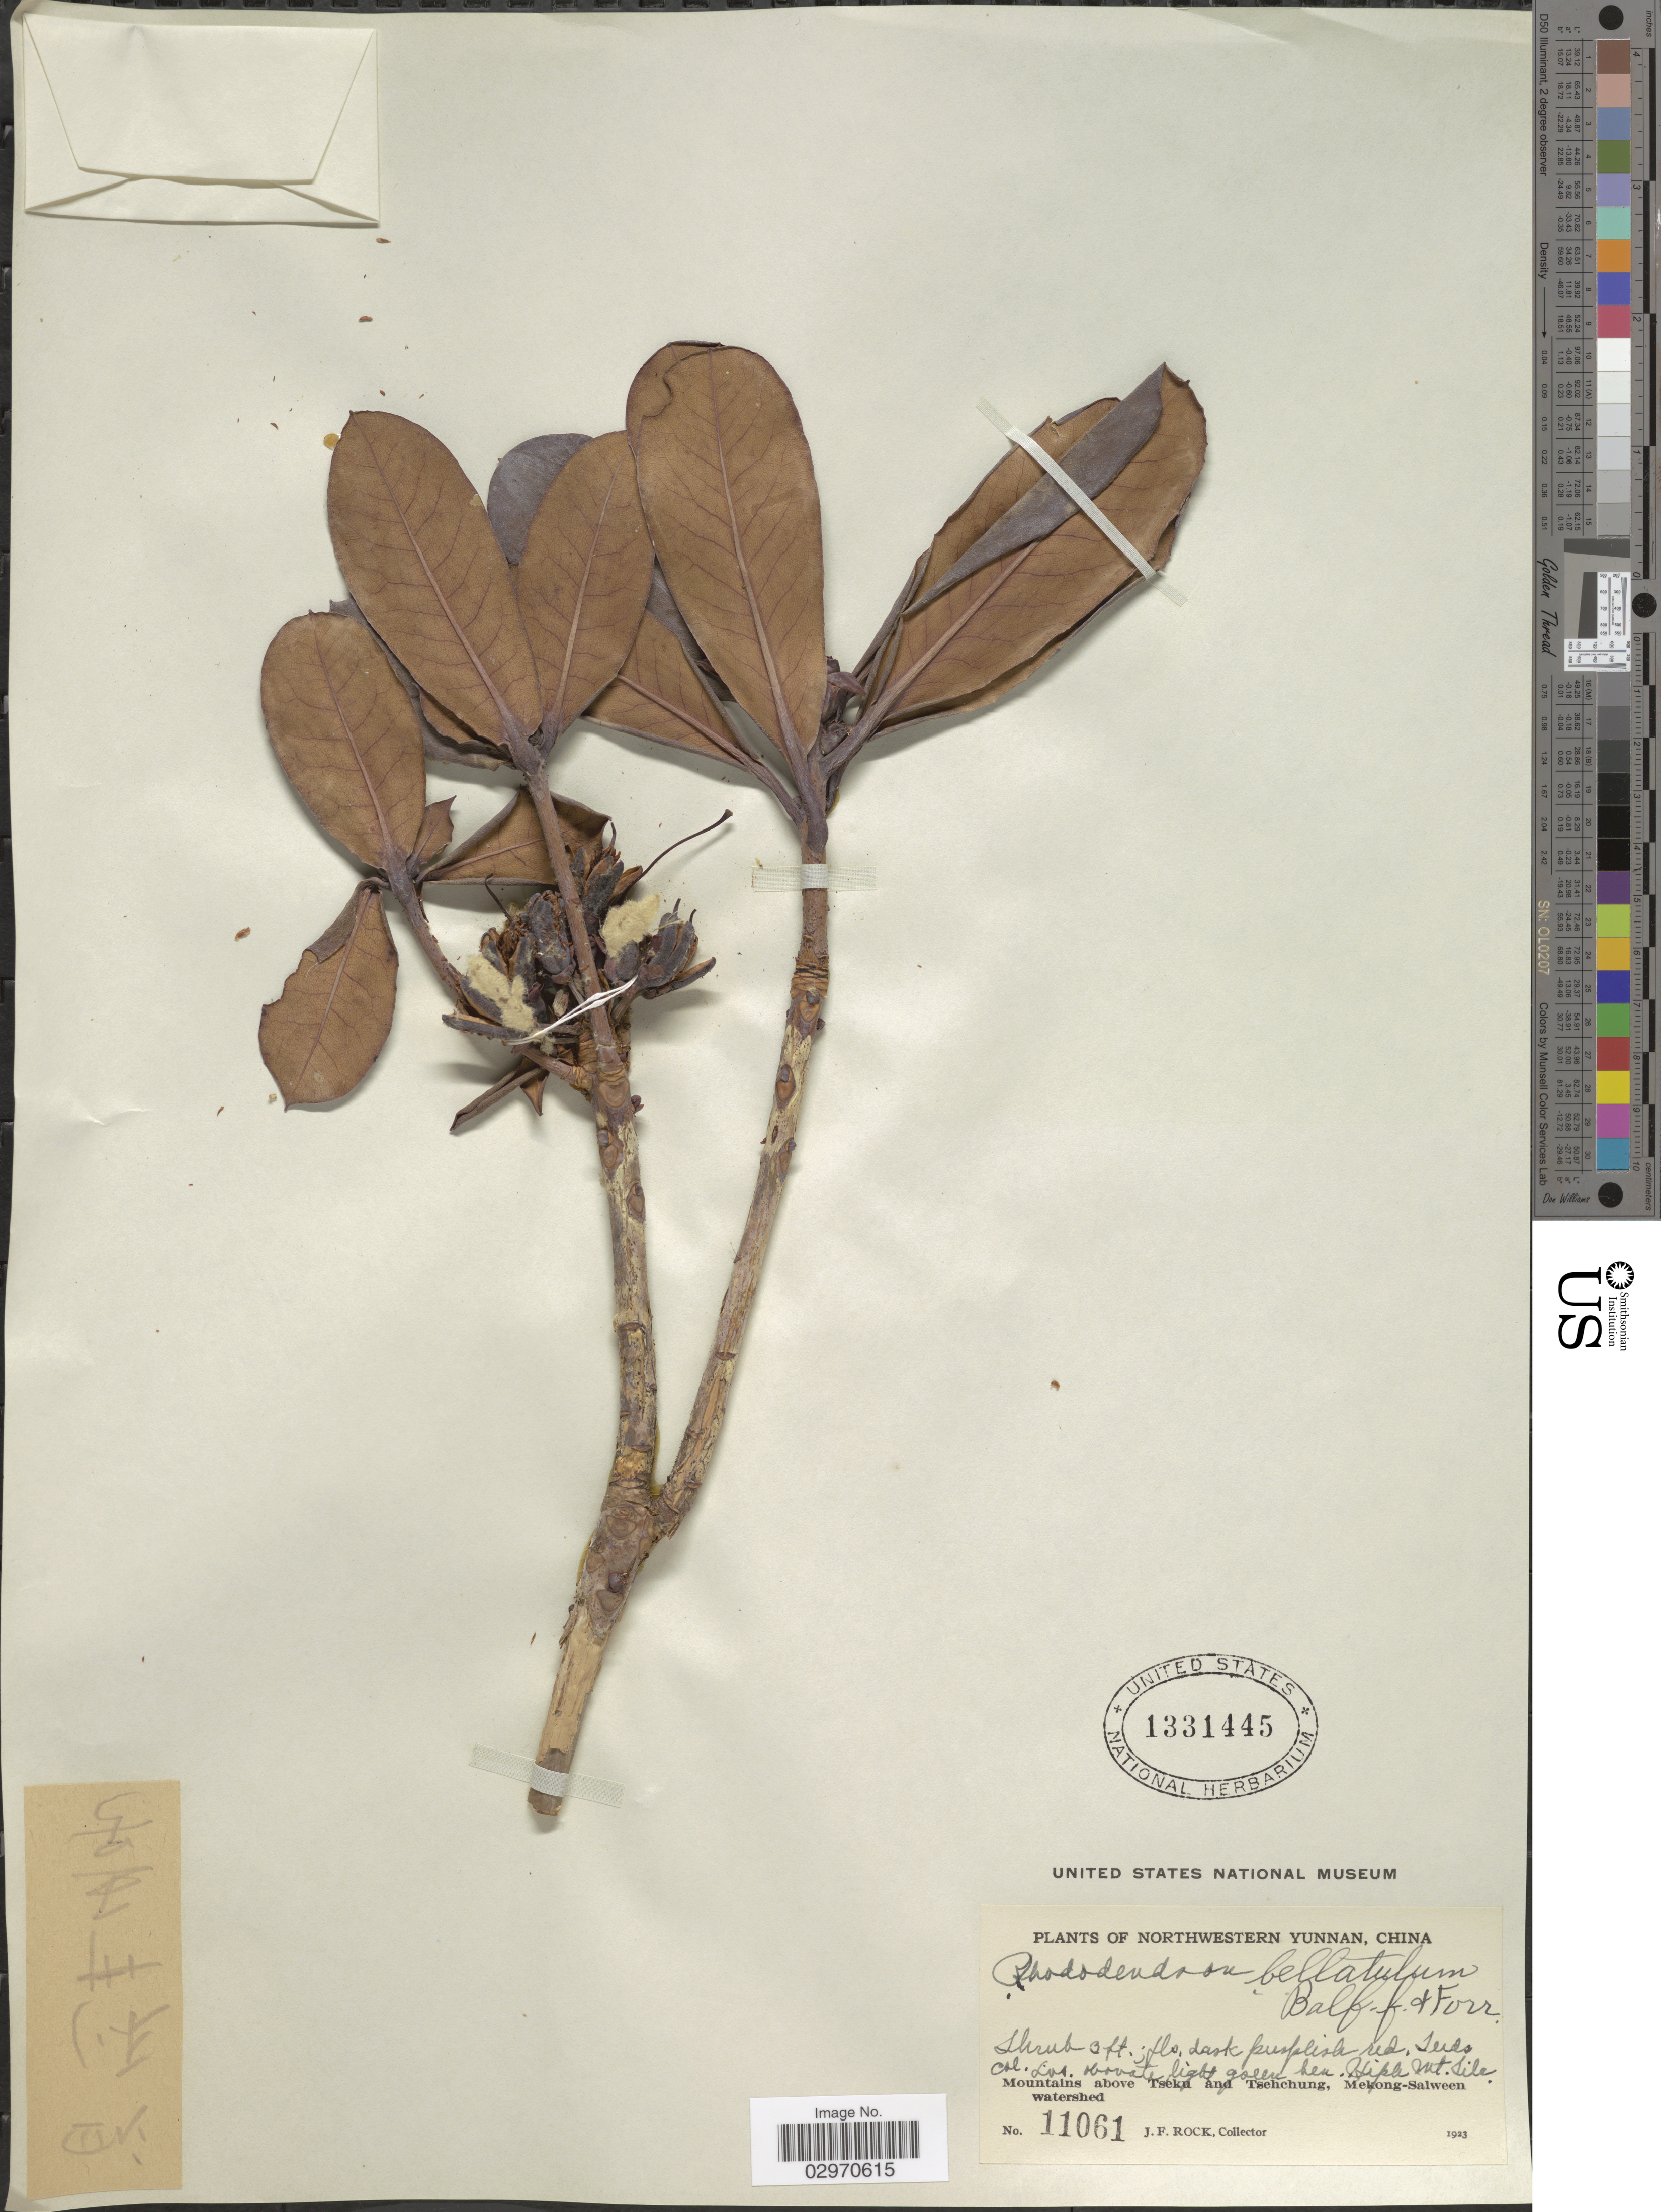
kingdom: Plantae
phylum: Tracheophyta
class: Magnoliopsida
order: Ericales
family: Ericaceae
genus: Rhododendron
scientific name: Rhododendron eclecteum var. bellatulum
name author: Tagg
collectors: J. Rock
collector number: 11061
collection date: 1923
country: China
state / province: Yunnan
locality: Northwestern Yunnan. Mt. Sila. Mountains above Tseku and Tsehchung, Mekong-Salween watershed.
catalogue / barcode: US 1331445